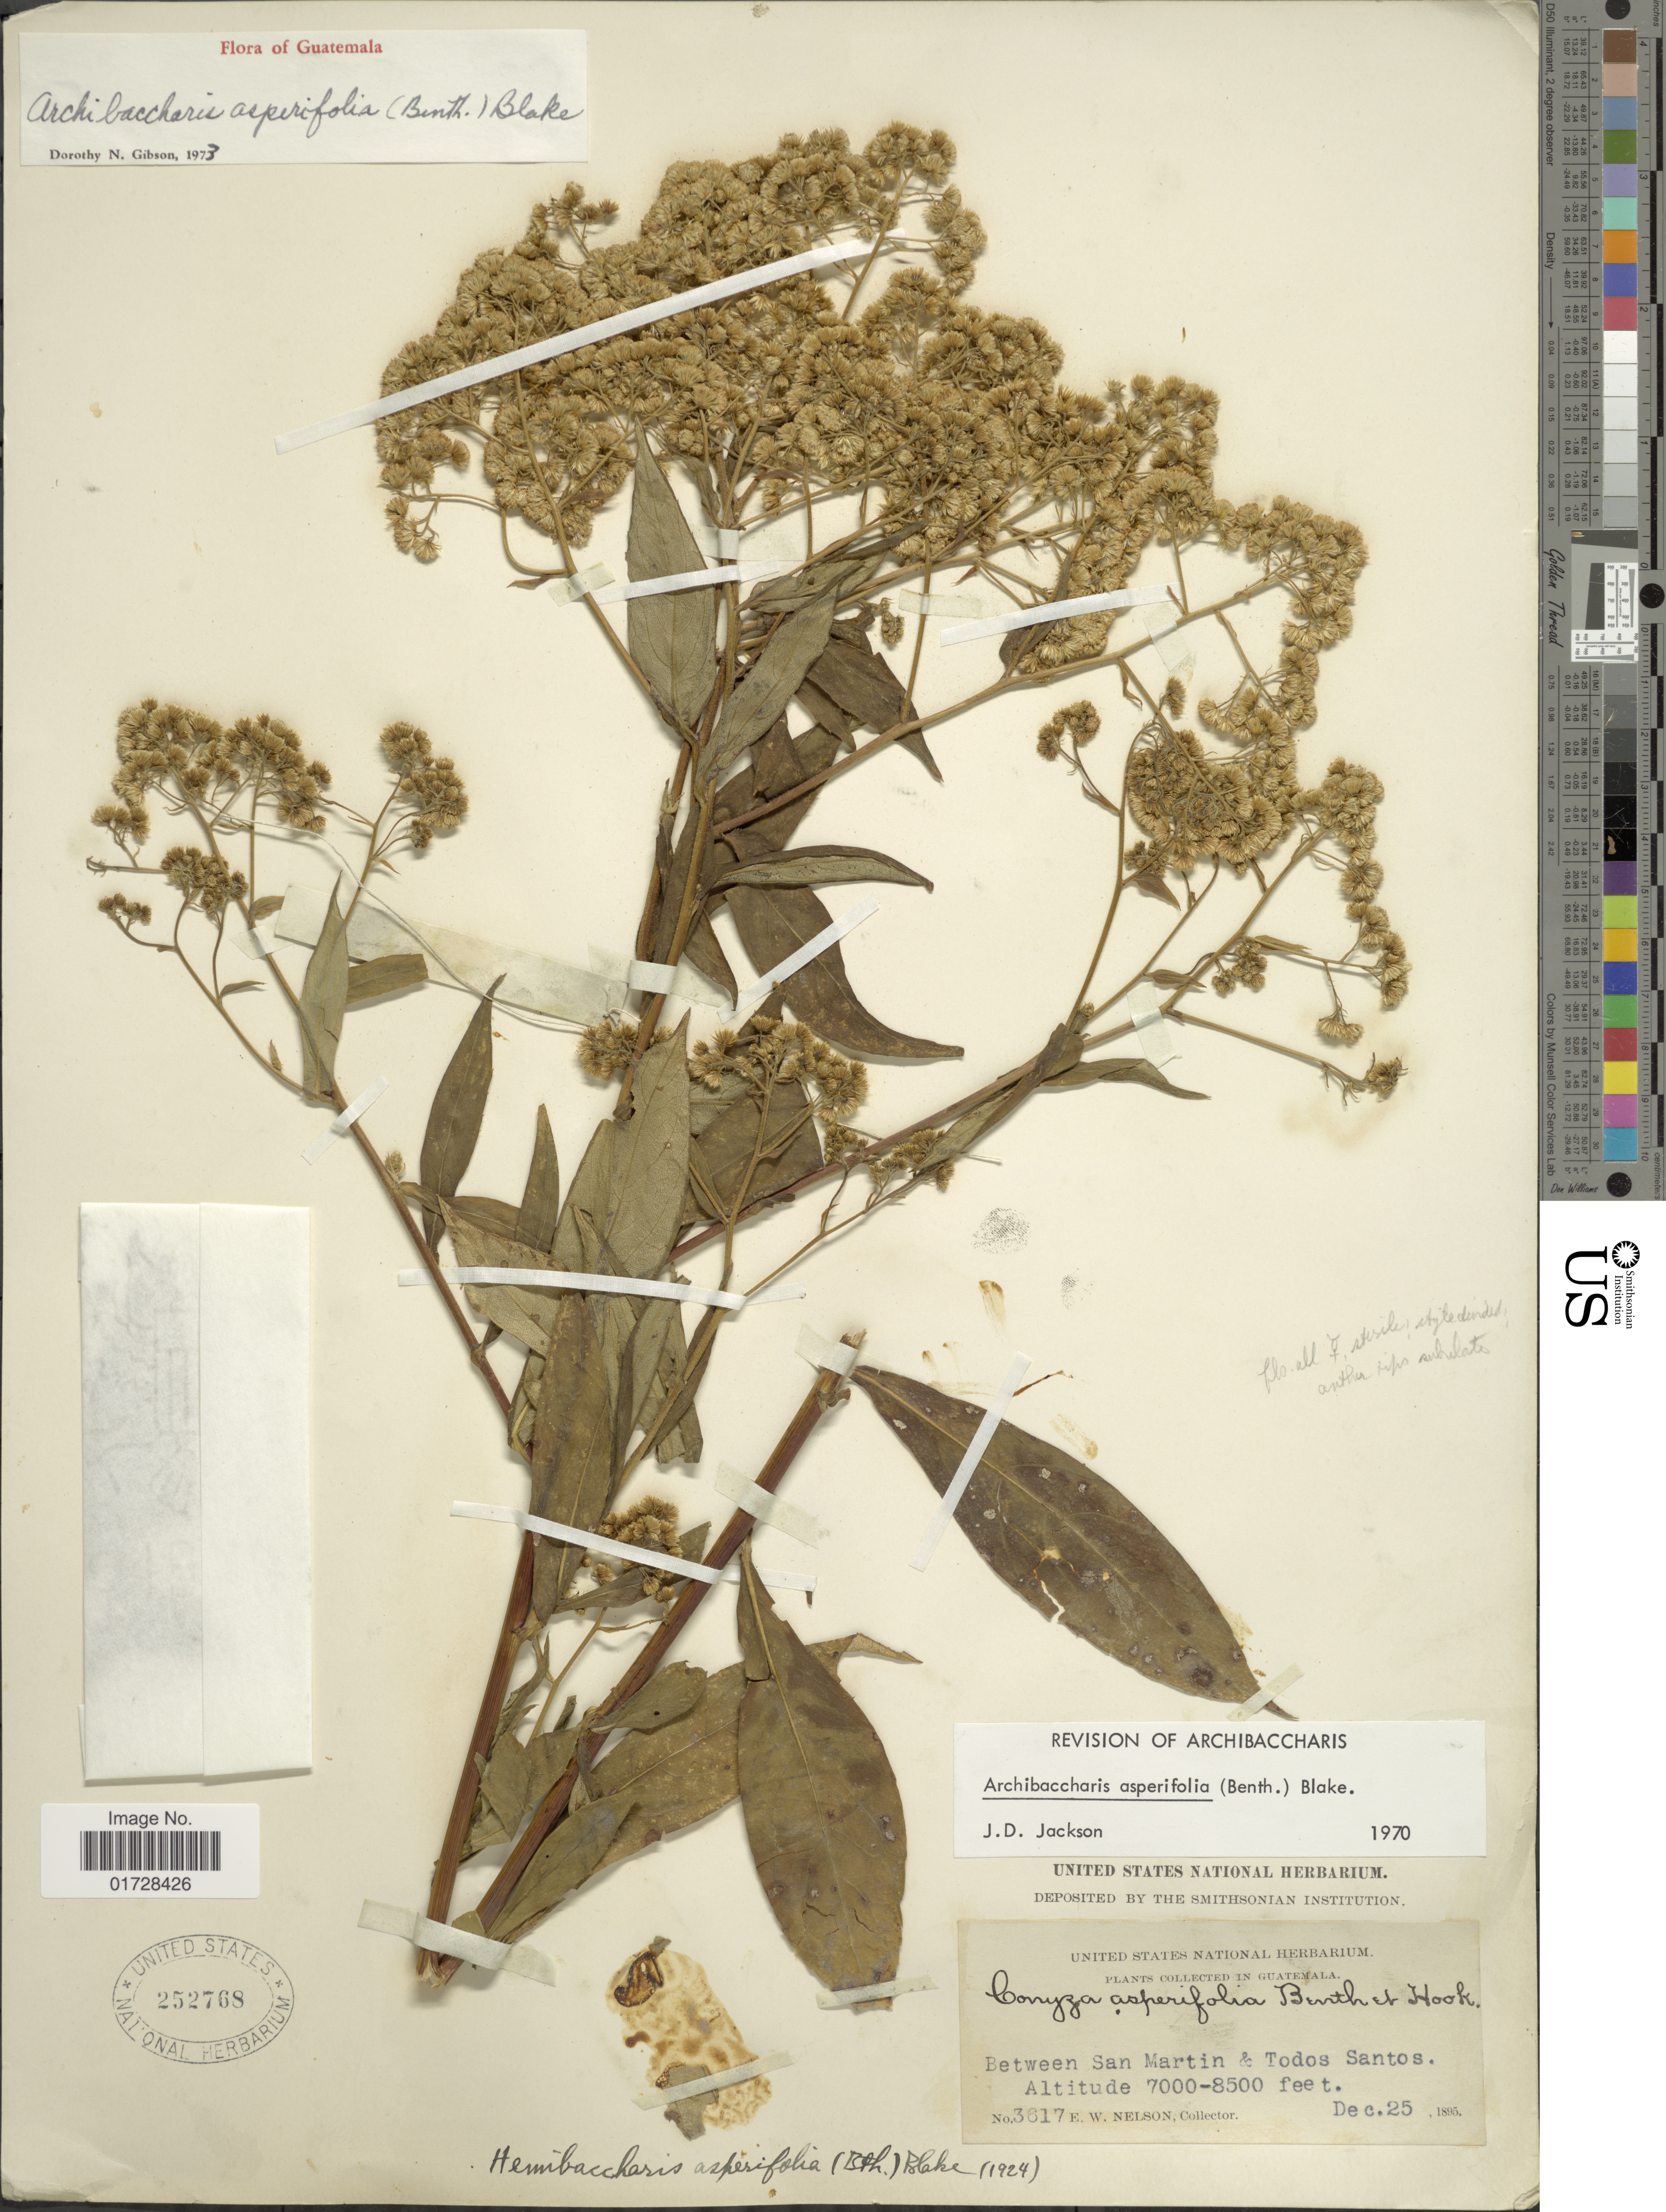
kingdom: Plantae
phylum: Tracheophyta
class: Magnoliopsida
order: Asterales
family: Asteraceae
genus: Archibaccharis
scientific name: Archibaccharis asperifolia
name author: (Benth.) S.F. Blake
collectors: E. W. Nelson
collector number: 3617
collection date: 1895-12-25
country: Guatemala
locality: Between San Martin & Todos Santos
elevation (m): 2134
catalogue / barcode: US 252768